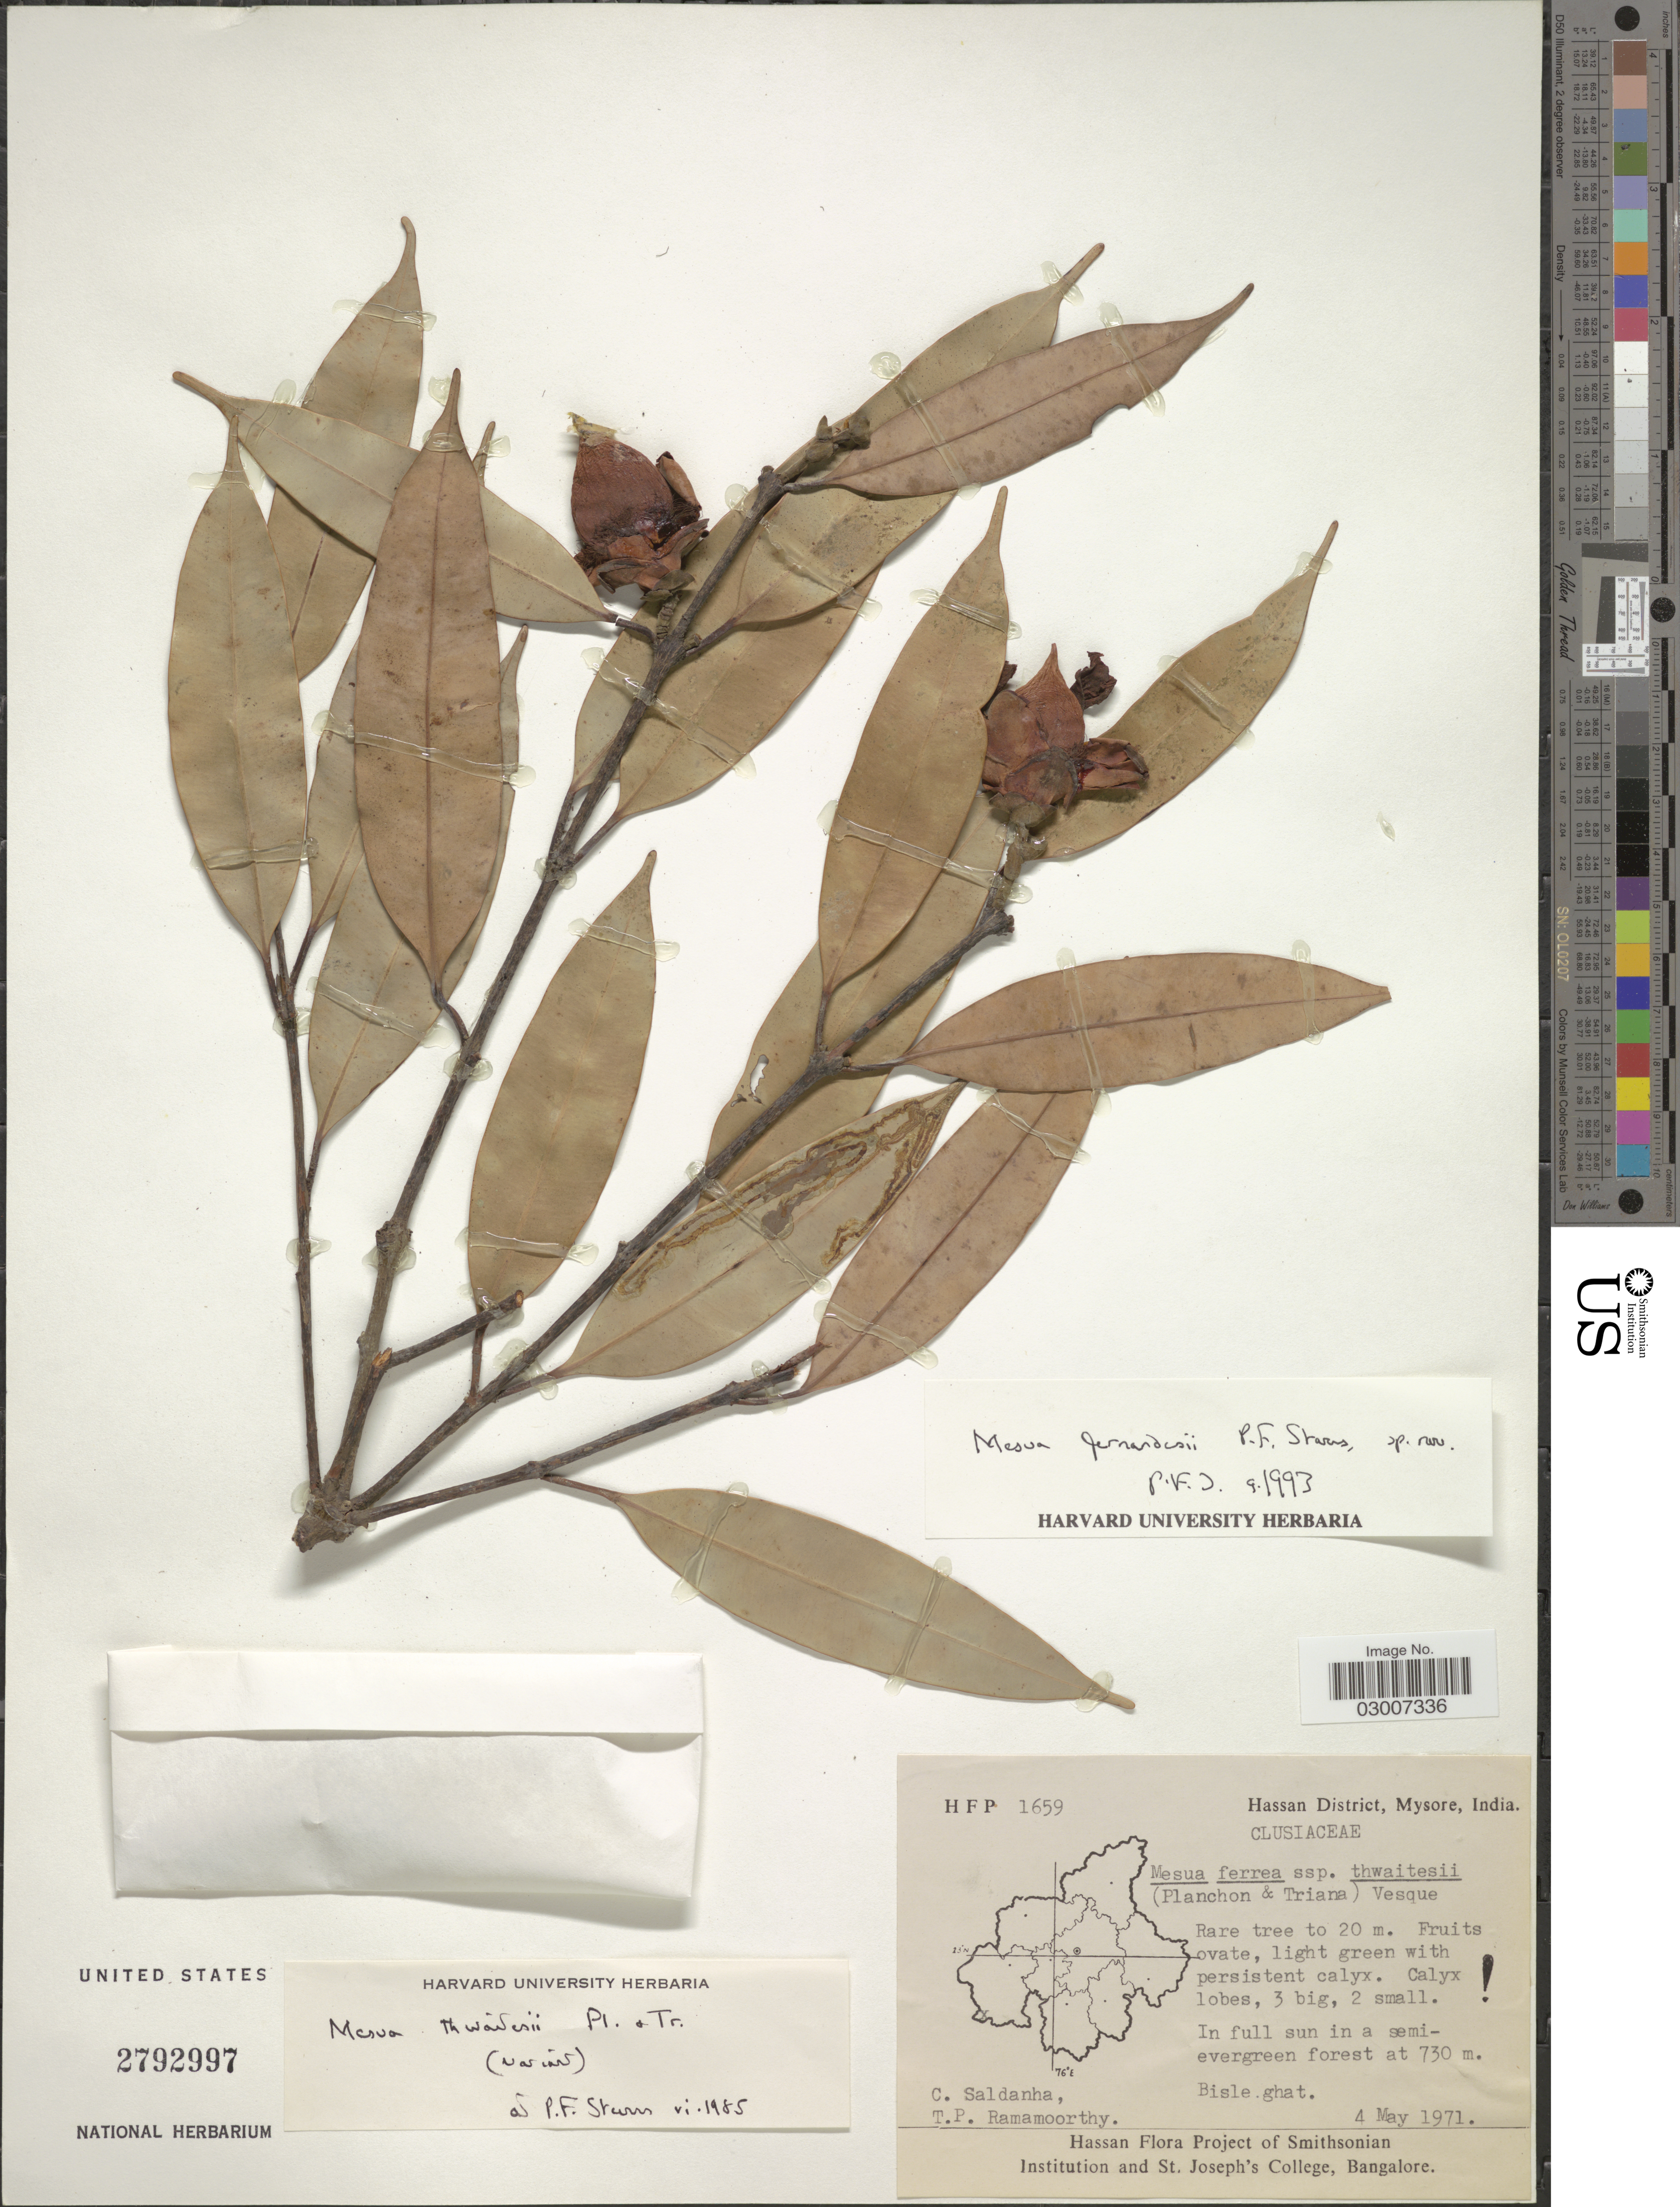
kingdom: Plantae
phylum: Tracheophyta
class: Magnoliopsida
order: Malpighiales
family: Calophyllaceae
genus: Mesua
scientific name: Mesua ferrea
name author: L.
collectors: C. Saldanha & T. P. Ramamoorthy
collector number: HFP1659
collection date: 1971-05-04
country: India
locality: Hassan District, Mysore. Bisle ghat.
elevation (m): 730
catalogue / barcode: US 2792997